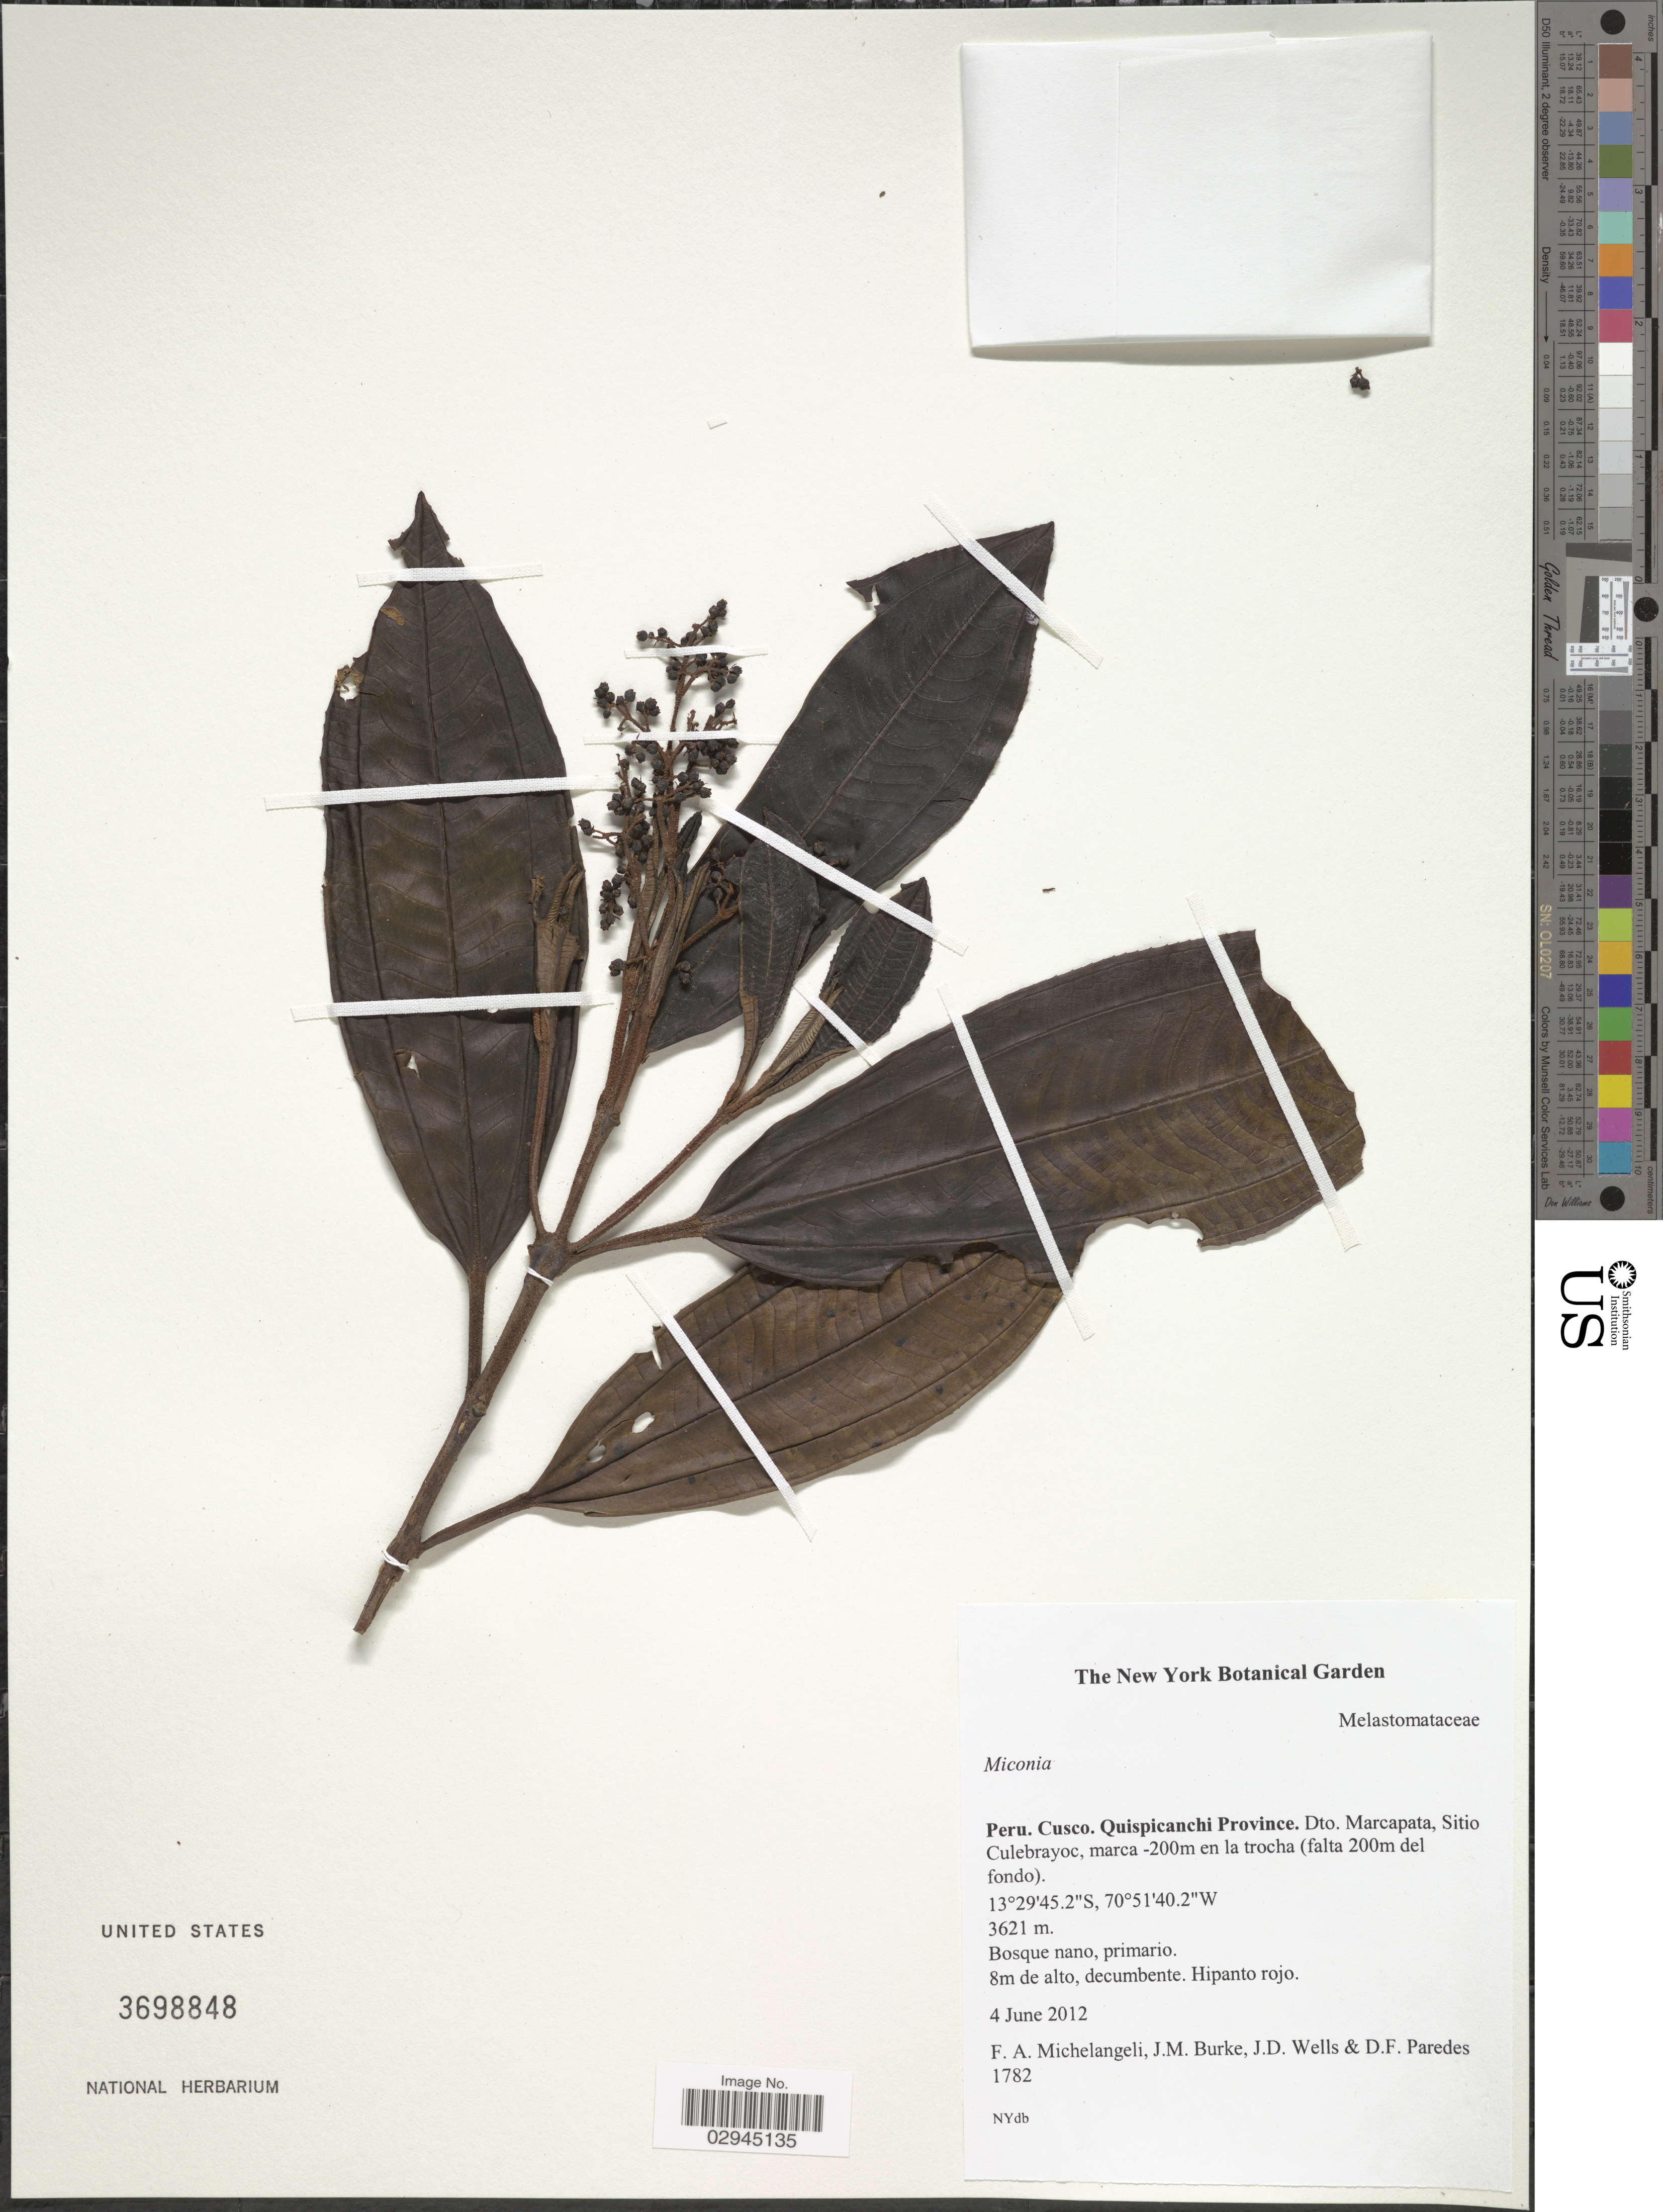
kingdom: Plantae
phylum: Tracheophyta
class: Magnoliopsida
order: Myrtales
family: Melastomataceae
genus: Miconia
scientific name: Miconia sp.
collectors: F. A. Michelangeli, Jac. M. Burke, J. Wells & D. Paredes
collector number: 1782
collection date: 2012-06-04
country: Peru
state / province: Cusco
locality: Quispicanchi Province. Dto. Marcapata, Sitio Culebrayoc, marca-200m en la trocha (falta 200m del fondo).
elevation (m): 3621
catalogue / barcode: US 3698848